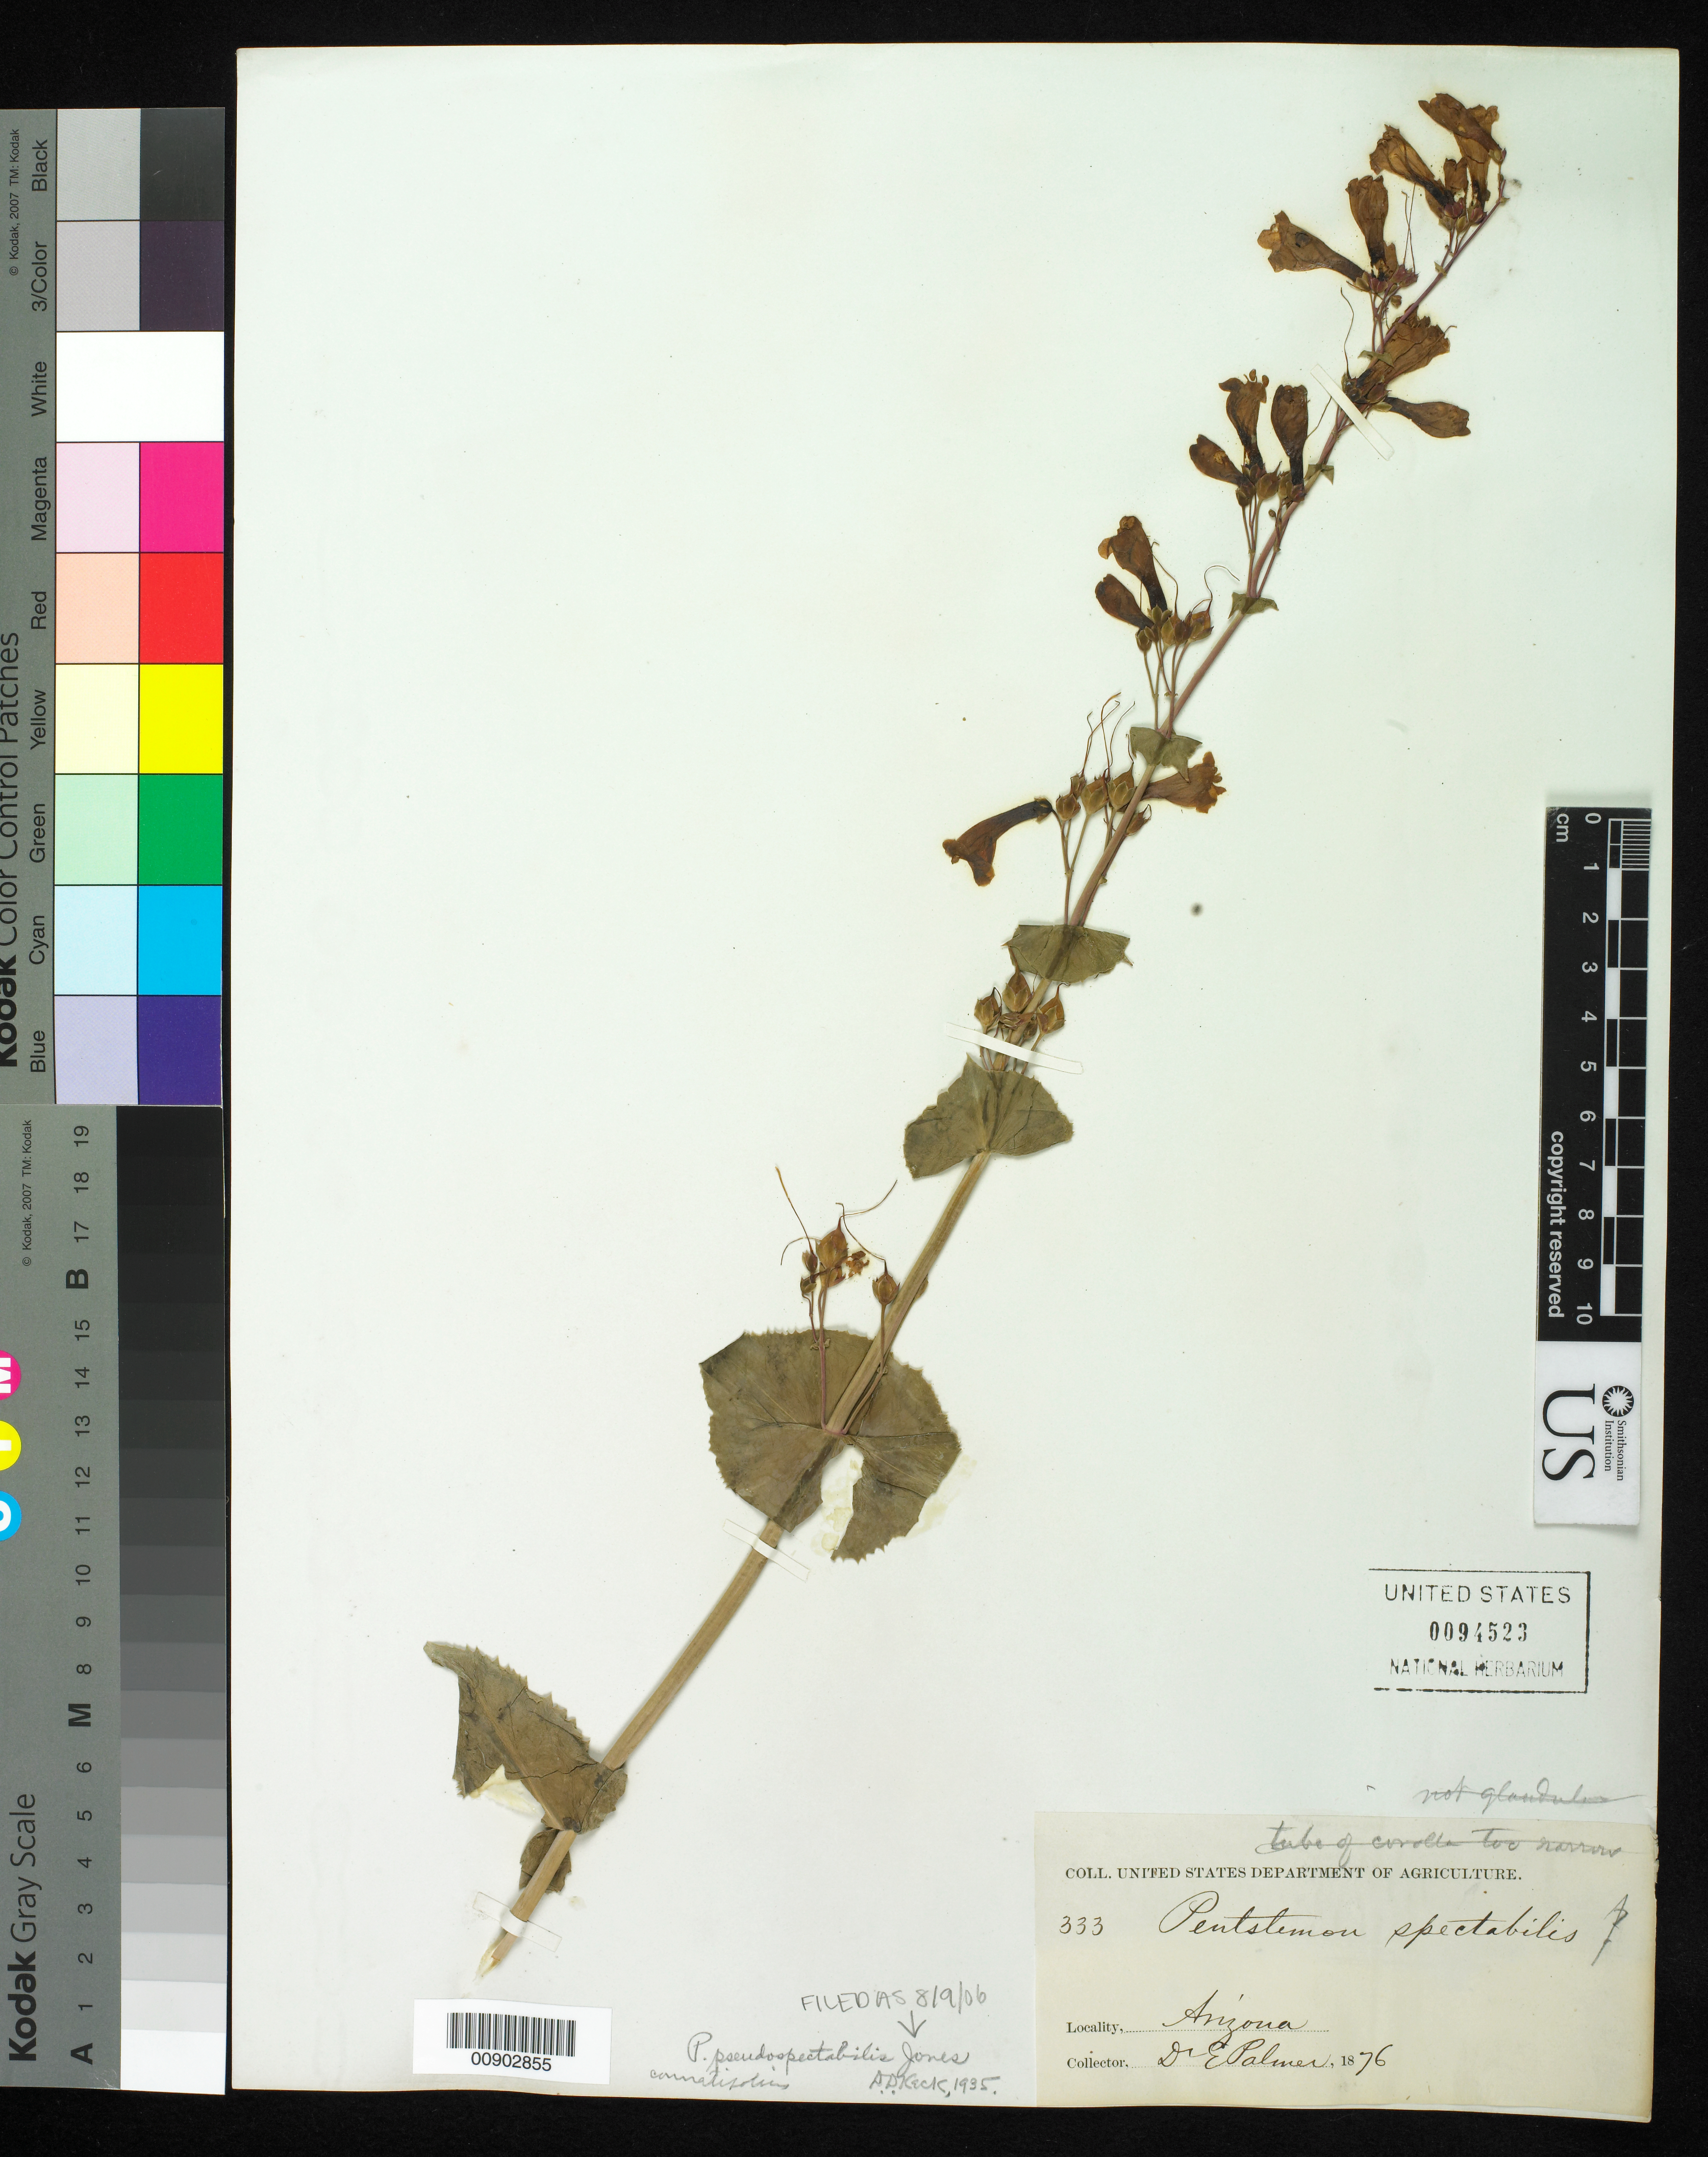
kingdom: Plantae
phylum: Tracheophyta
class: Magnoliopsida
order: Lamiales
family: Plantaginaceae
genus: Penstemon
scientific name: Penstemon pseudospectabilis var. connatifolius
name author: (A. Nelson) D.D. Keck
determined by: Keck, David D.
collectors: E. Palmer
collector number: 333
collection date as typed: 1876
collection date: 1876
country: United States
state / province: Arizona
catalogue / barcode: US 94523